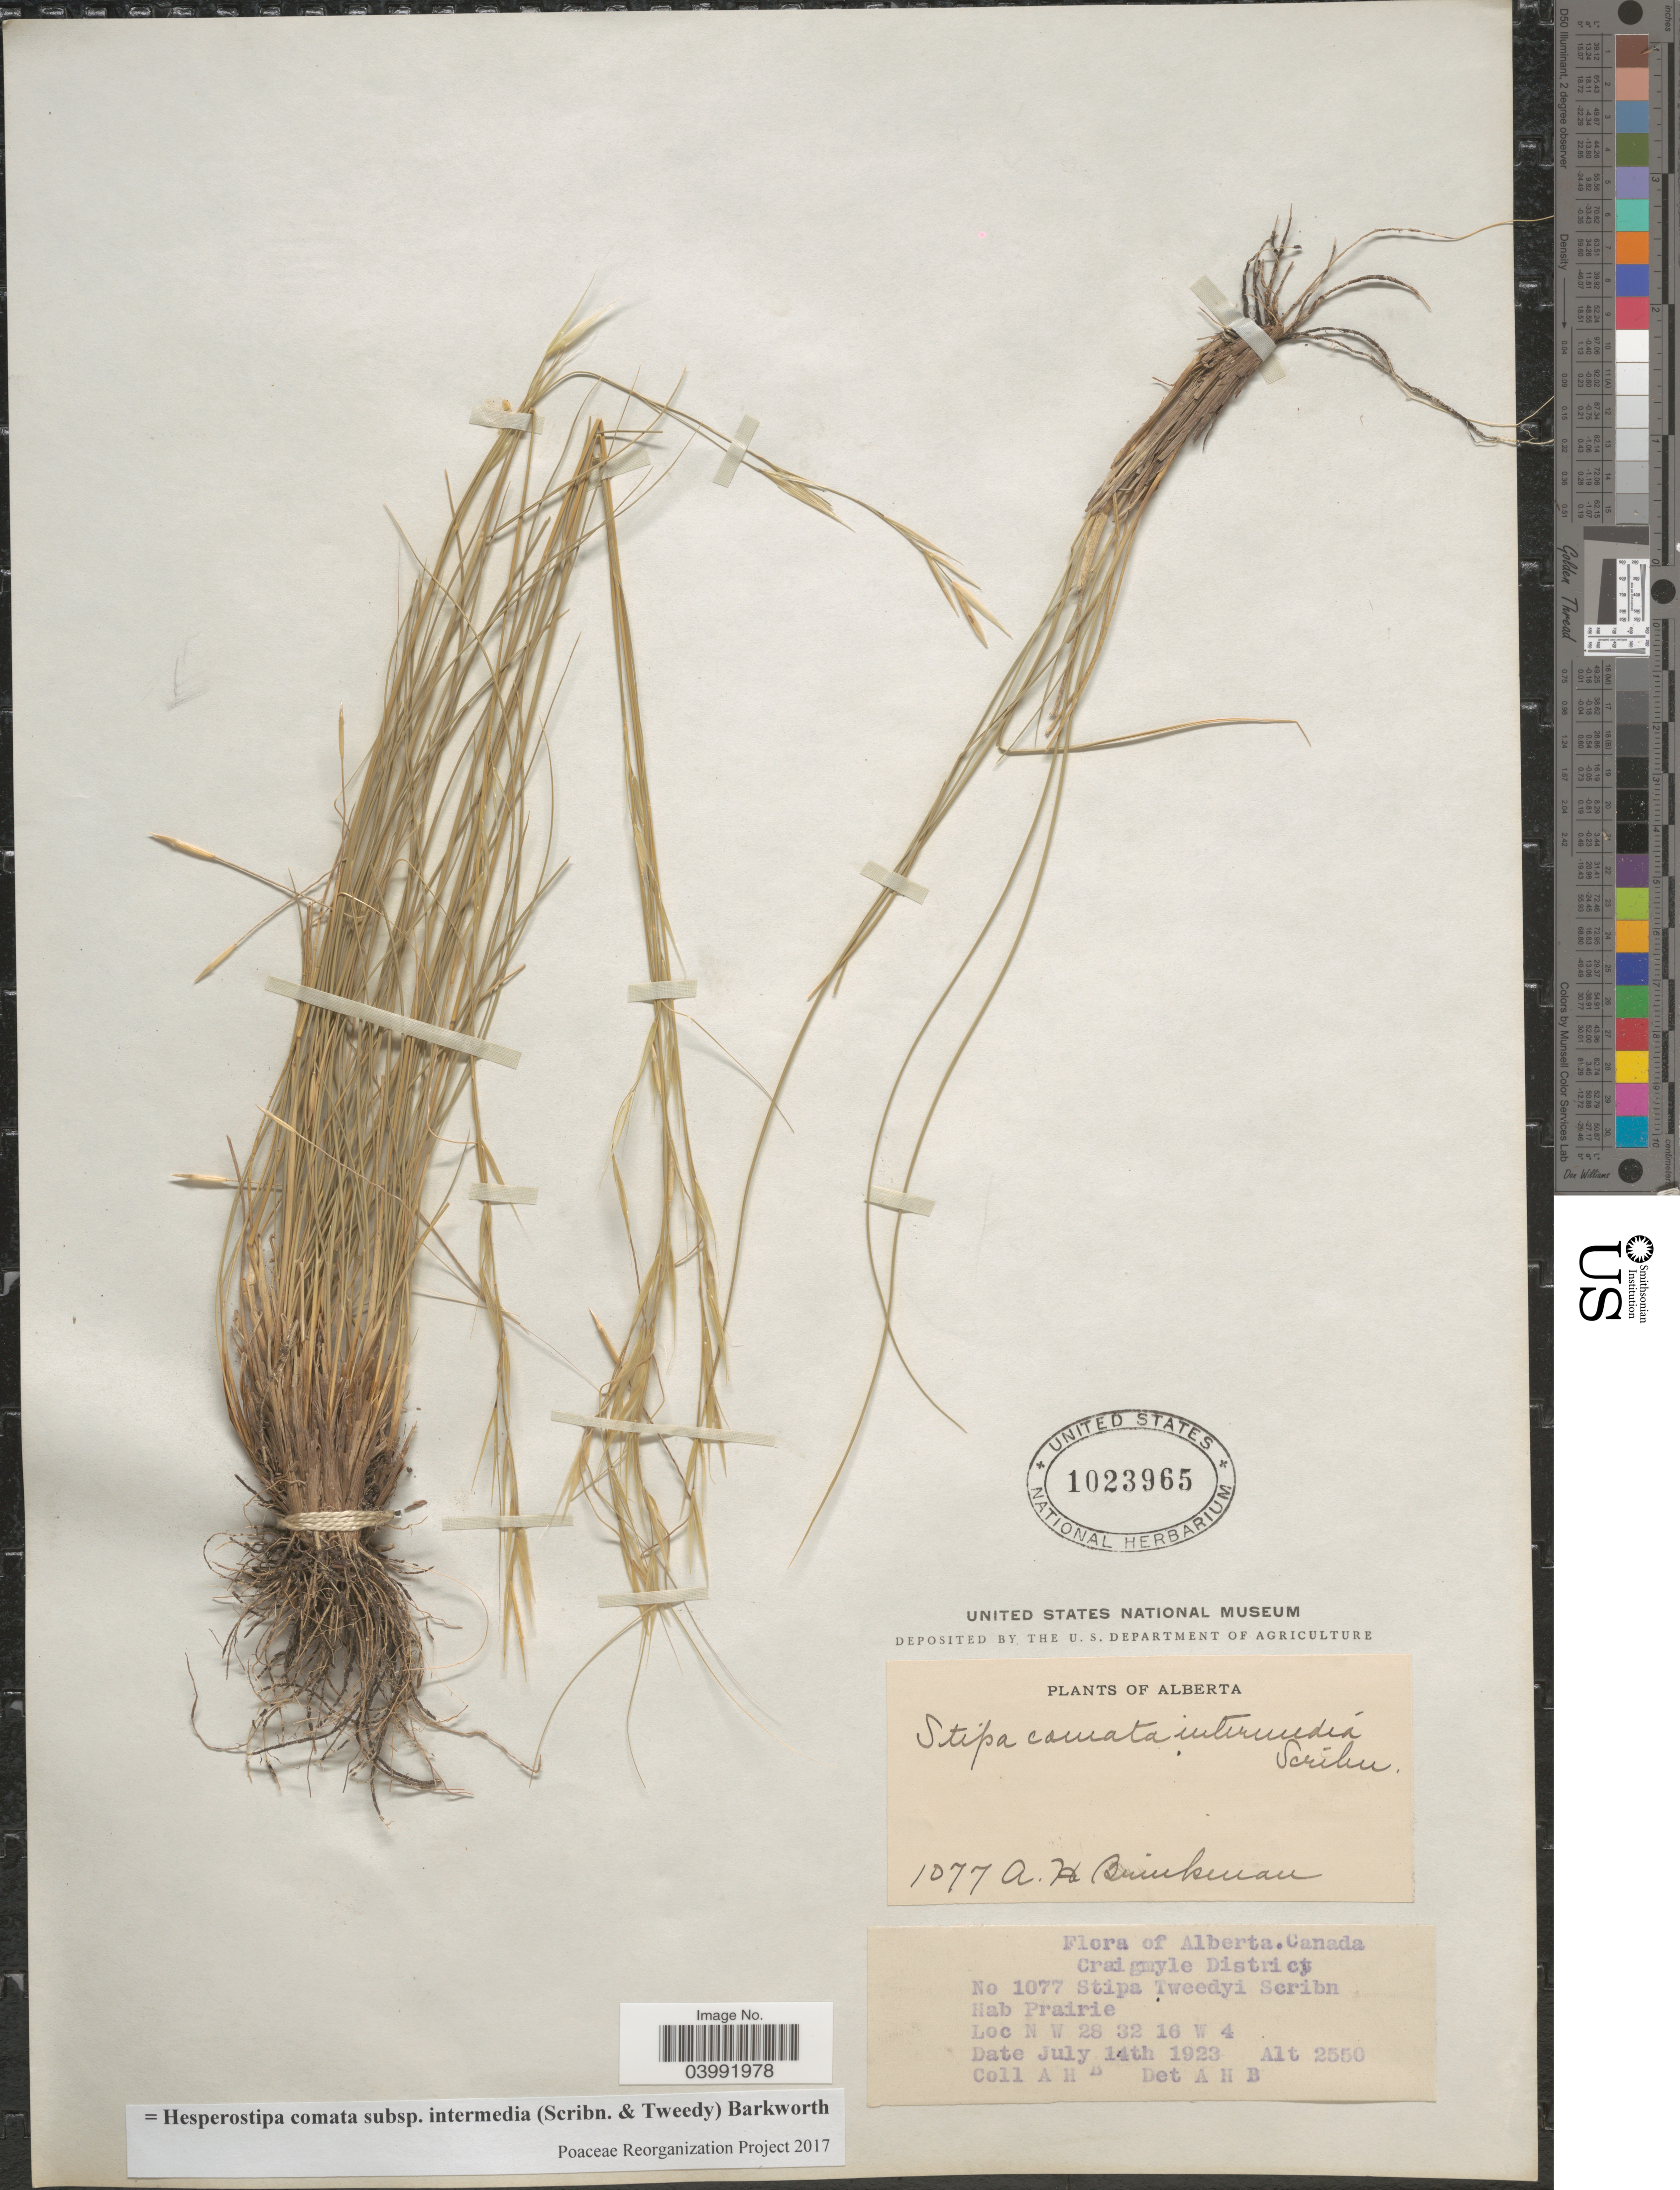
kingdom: Plantae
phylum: Tracheophyta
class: Liliopsida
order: Poales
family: Poaceae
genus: Hesperostipa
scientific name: Hesperostipa comata subsp. intermedia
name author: (Scribn. & Tweedy) Barkworth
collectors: A. Brinkman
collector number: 1077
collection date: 1923-07-14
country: Canada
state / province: Alberta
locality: Craigmyle District. N W 28 32 16 W 4.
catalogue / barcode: US 1023965